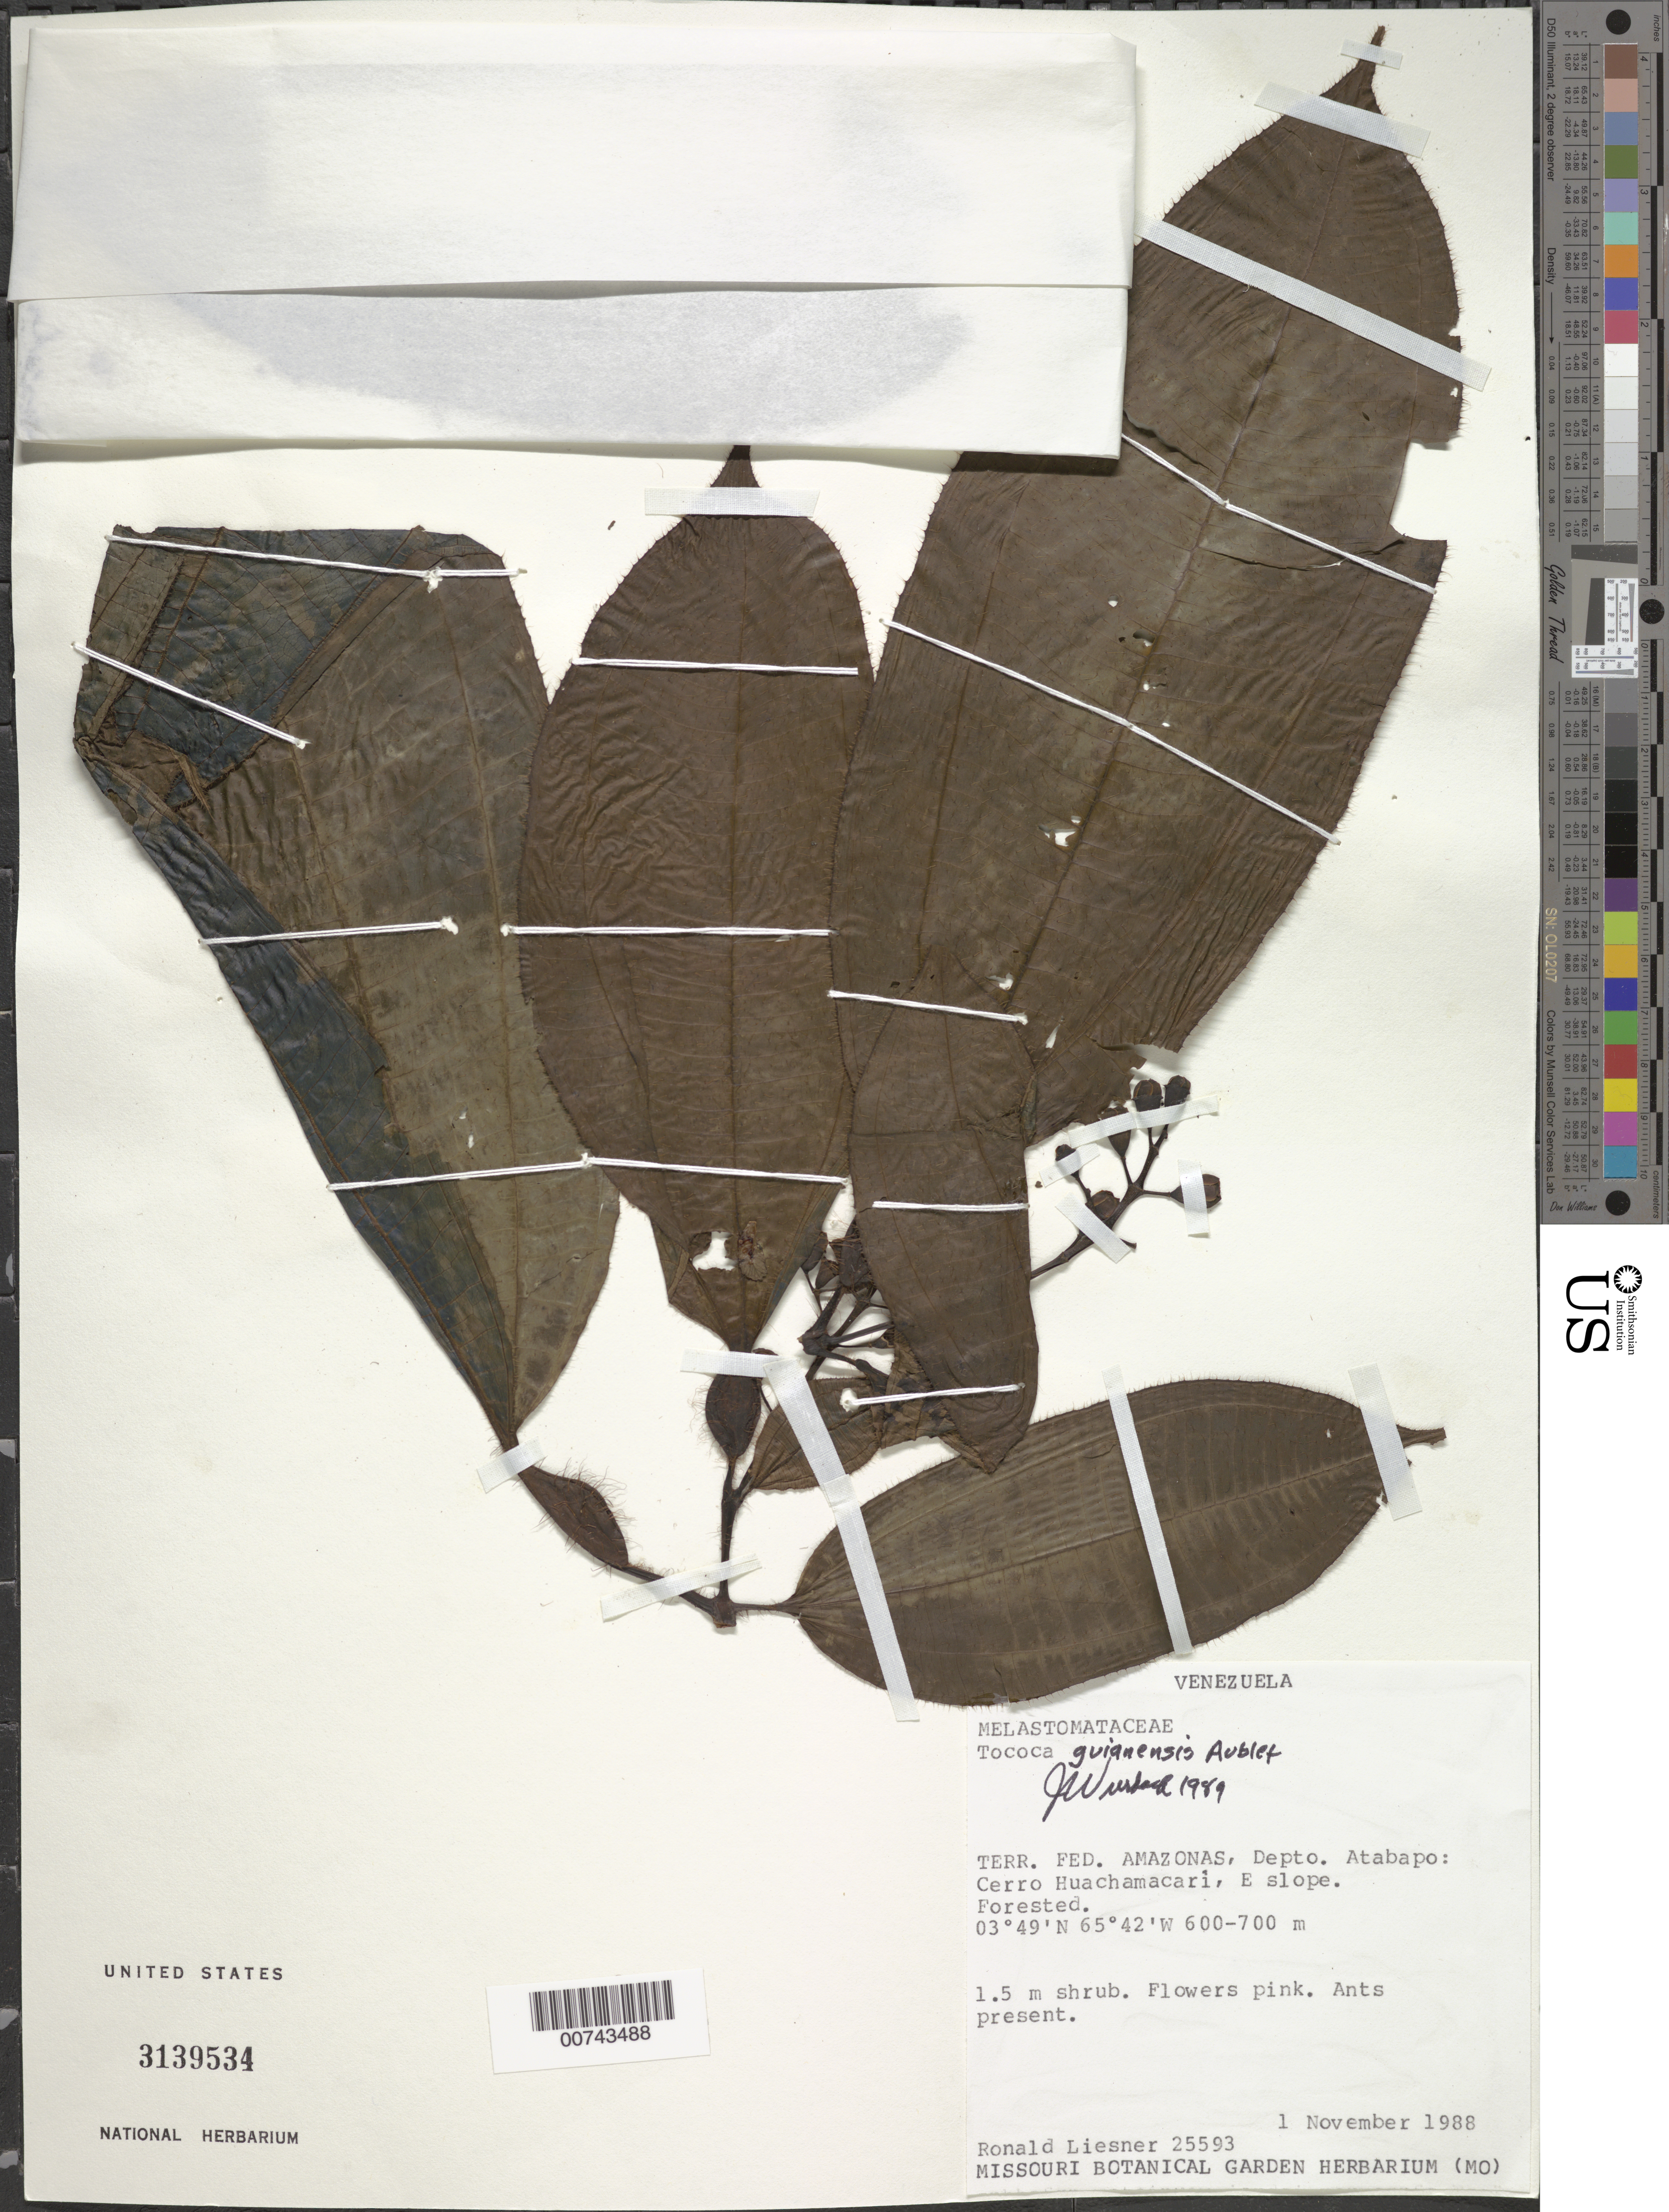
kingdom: Plantae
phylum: Tracheophyta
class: Magnoliopsida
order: Myrtales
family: Melastomataceae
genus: Tococa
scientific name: Tococa guianensis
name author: Aubl.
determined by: Wurdack, John J., (US), US (UNITED STATES)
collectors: R. L. Liesner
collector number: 25593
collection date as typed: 1-Nov-88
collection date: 1988-11-01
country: Venezuela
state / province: Amazonas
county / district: Atabapo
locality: Cerro Huachamacari, E slope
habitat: E slope. Forested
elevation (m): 600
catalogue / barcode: US 3139534